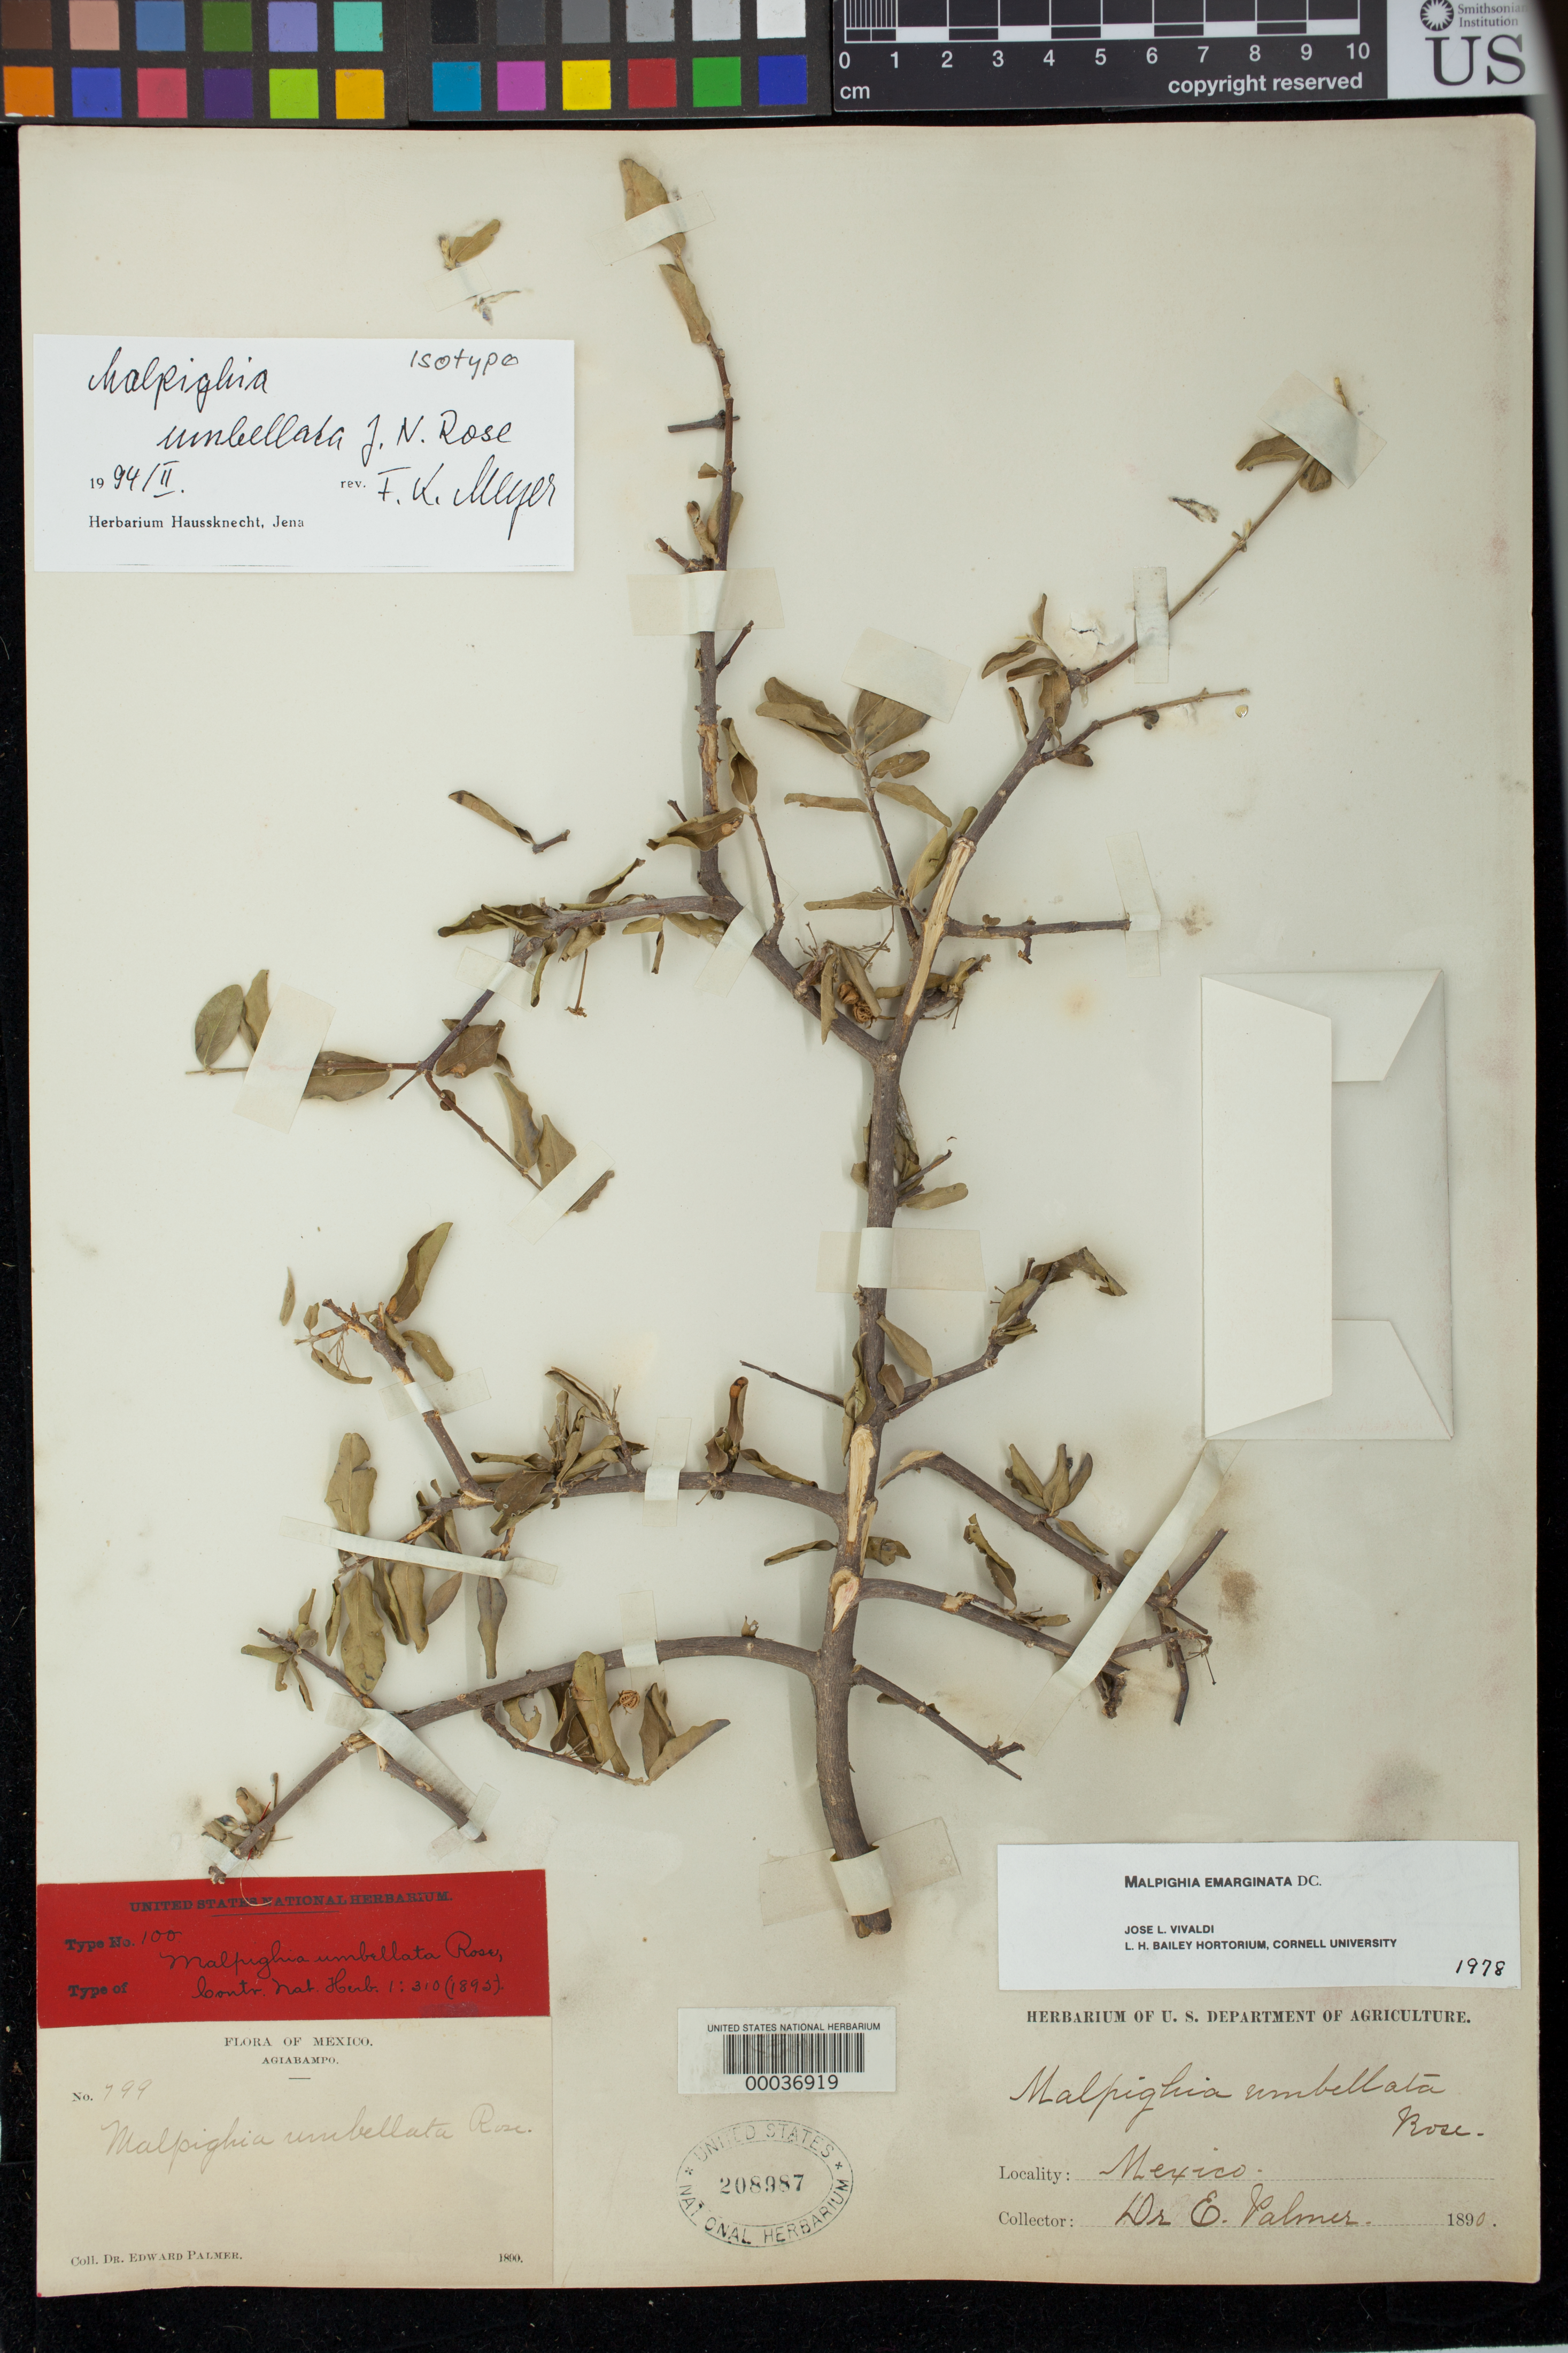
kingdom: Plantae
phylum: Tracheophyta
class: Magnoliopsida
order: Malpighiales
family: Malpighiaceae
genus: Malpighia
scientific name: Malpighia umbellata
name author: Rose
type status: Isolectotype; Type Collection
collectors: E. Palmer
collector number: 799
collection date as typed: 03 Oct 1890 to 15 Oct 1890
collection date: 1890-10-03/1890-10-15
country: Mexico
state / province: Sonora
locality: Agiabampo.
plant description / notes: One of 2 original US duplicates of Palmer 799 (USNH 208986, 208987), annotated by Rose, neither one originally annotated or identifiable as "type" or "holotype"; this sheet annotated as "isotype" by F.K. Meyer (1994).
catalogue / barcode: US 208987